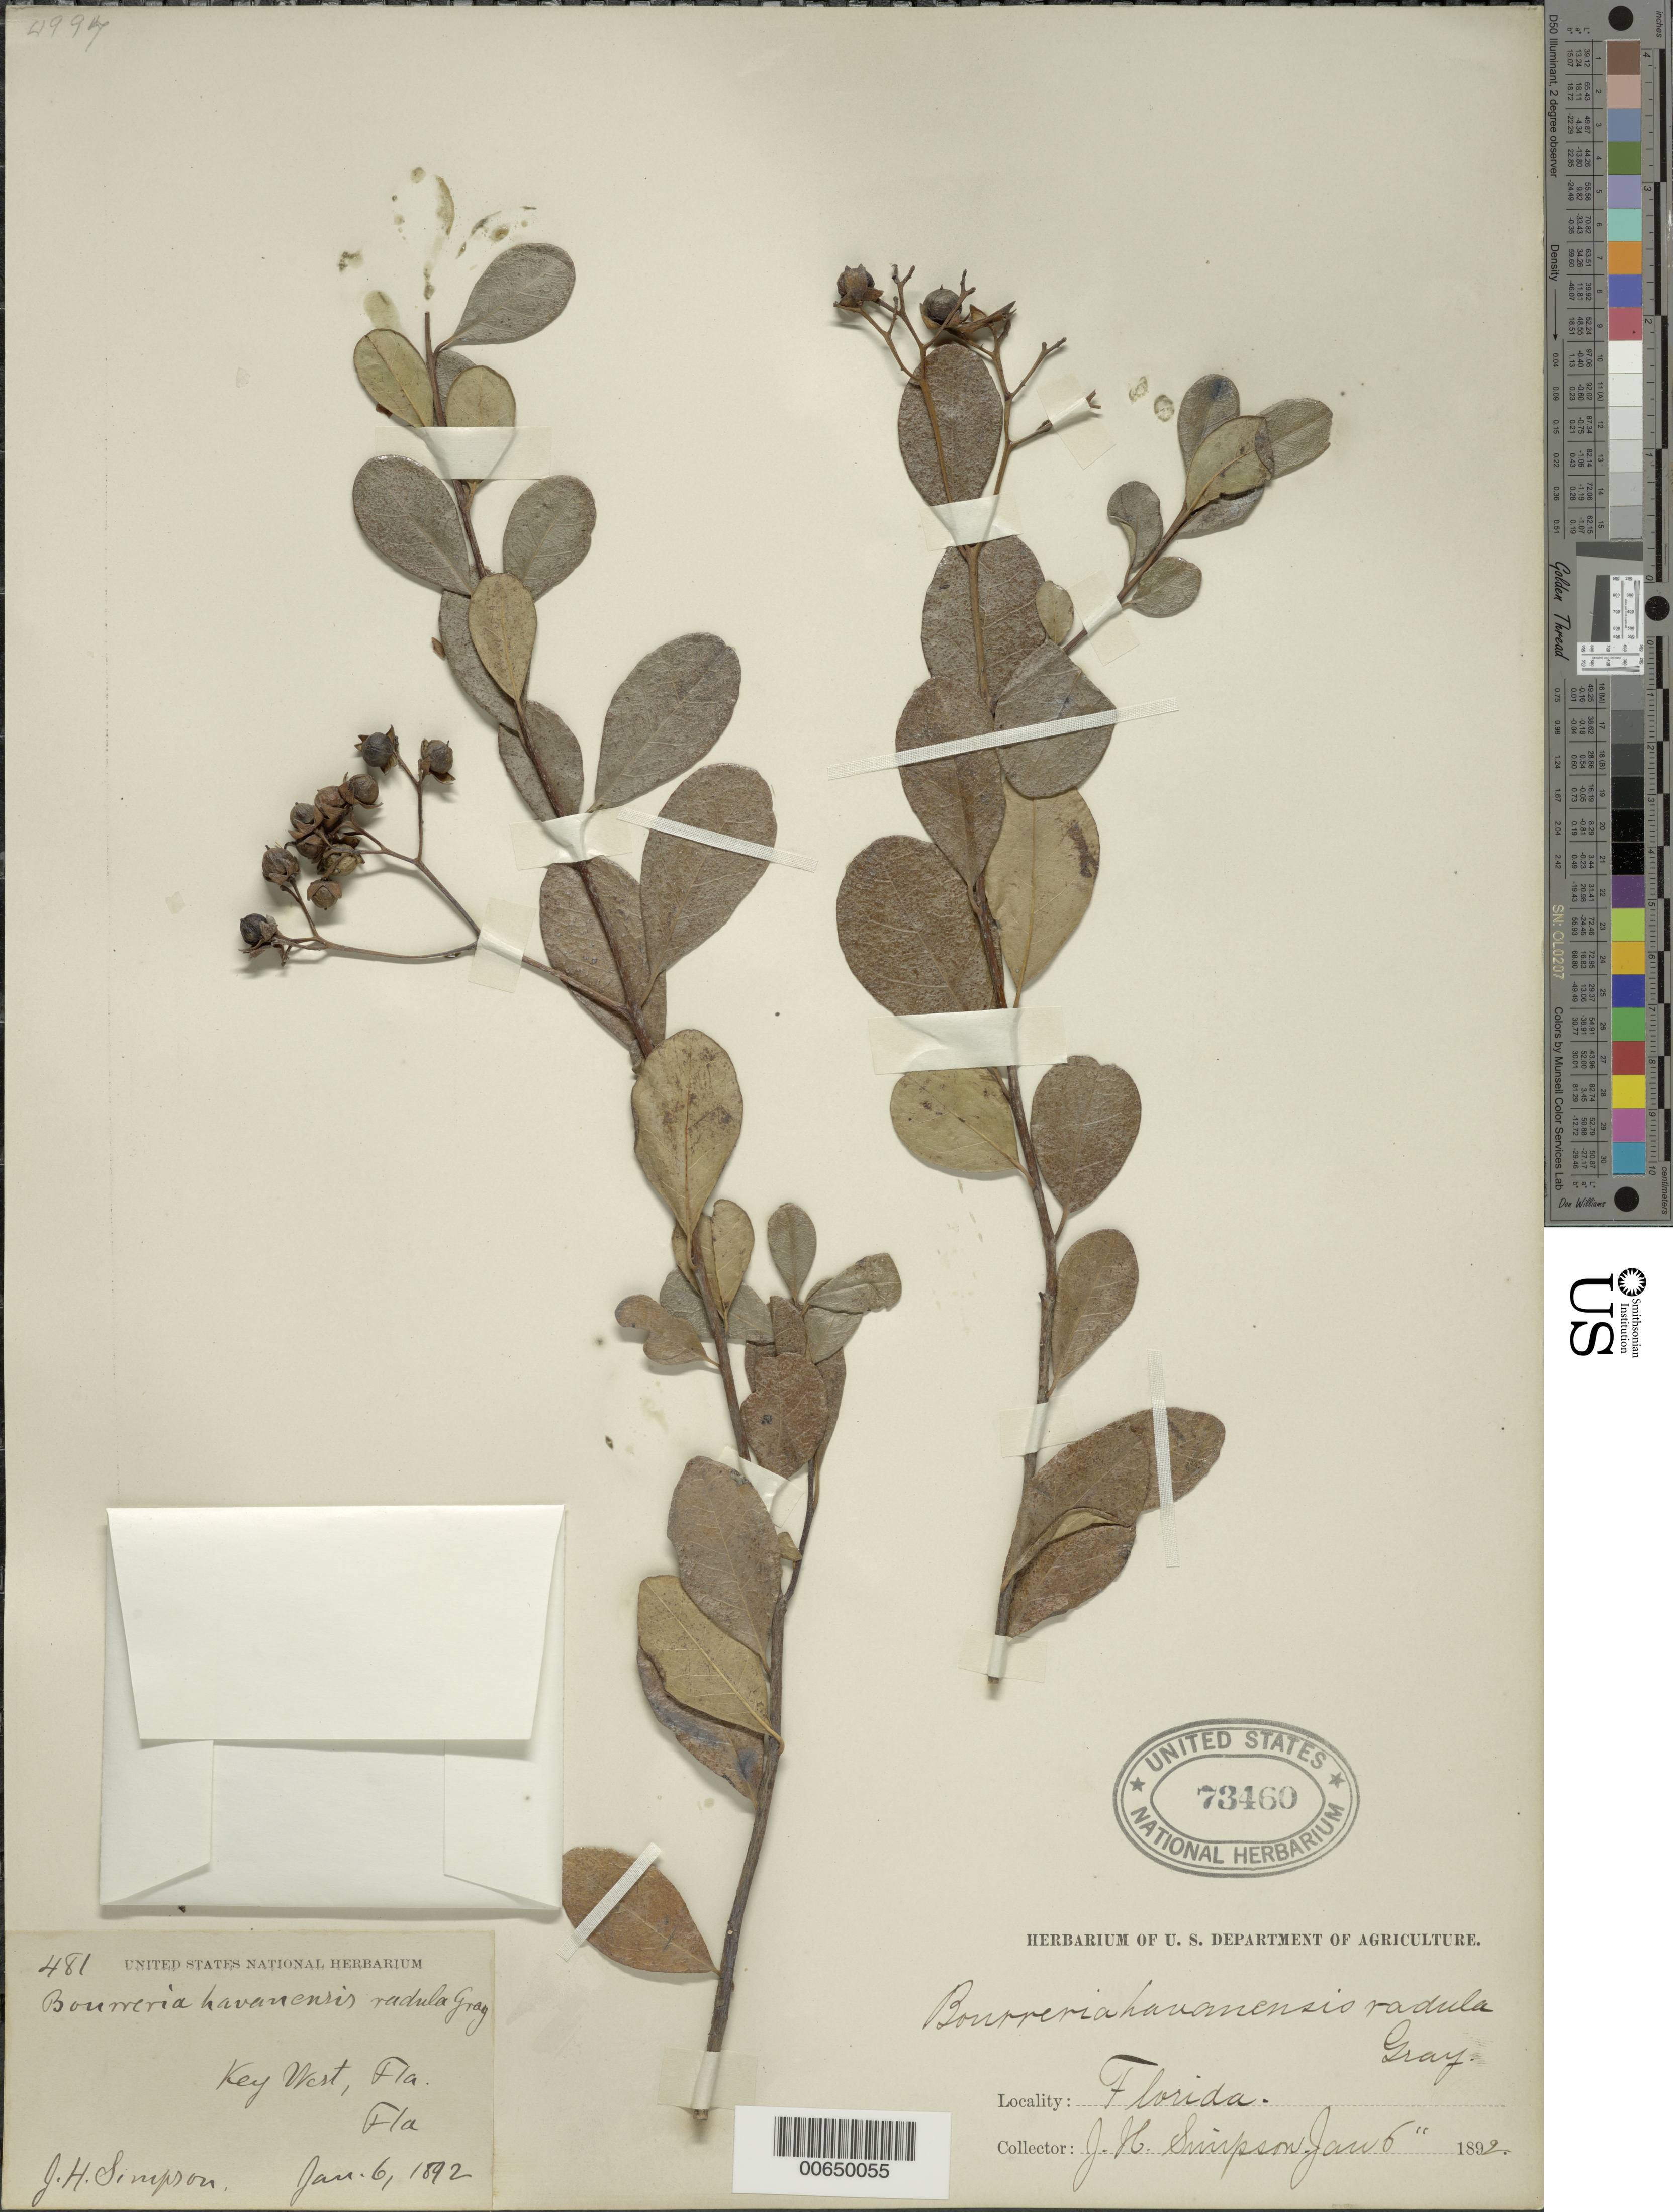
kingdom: Plantae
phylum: Tracheophyta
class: Magnoliopsida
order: Boraginales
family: Ehretiaceae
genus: Bourreria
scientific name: Bourreria radula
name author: G. Don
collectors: J. H. Simpson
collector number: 481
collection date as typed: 06 Jan 1892 or 01 Jun 1892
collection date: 1892-01-06 or 1892-06-01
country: United States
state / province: Florida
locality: Key West.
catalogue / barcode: US 73460